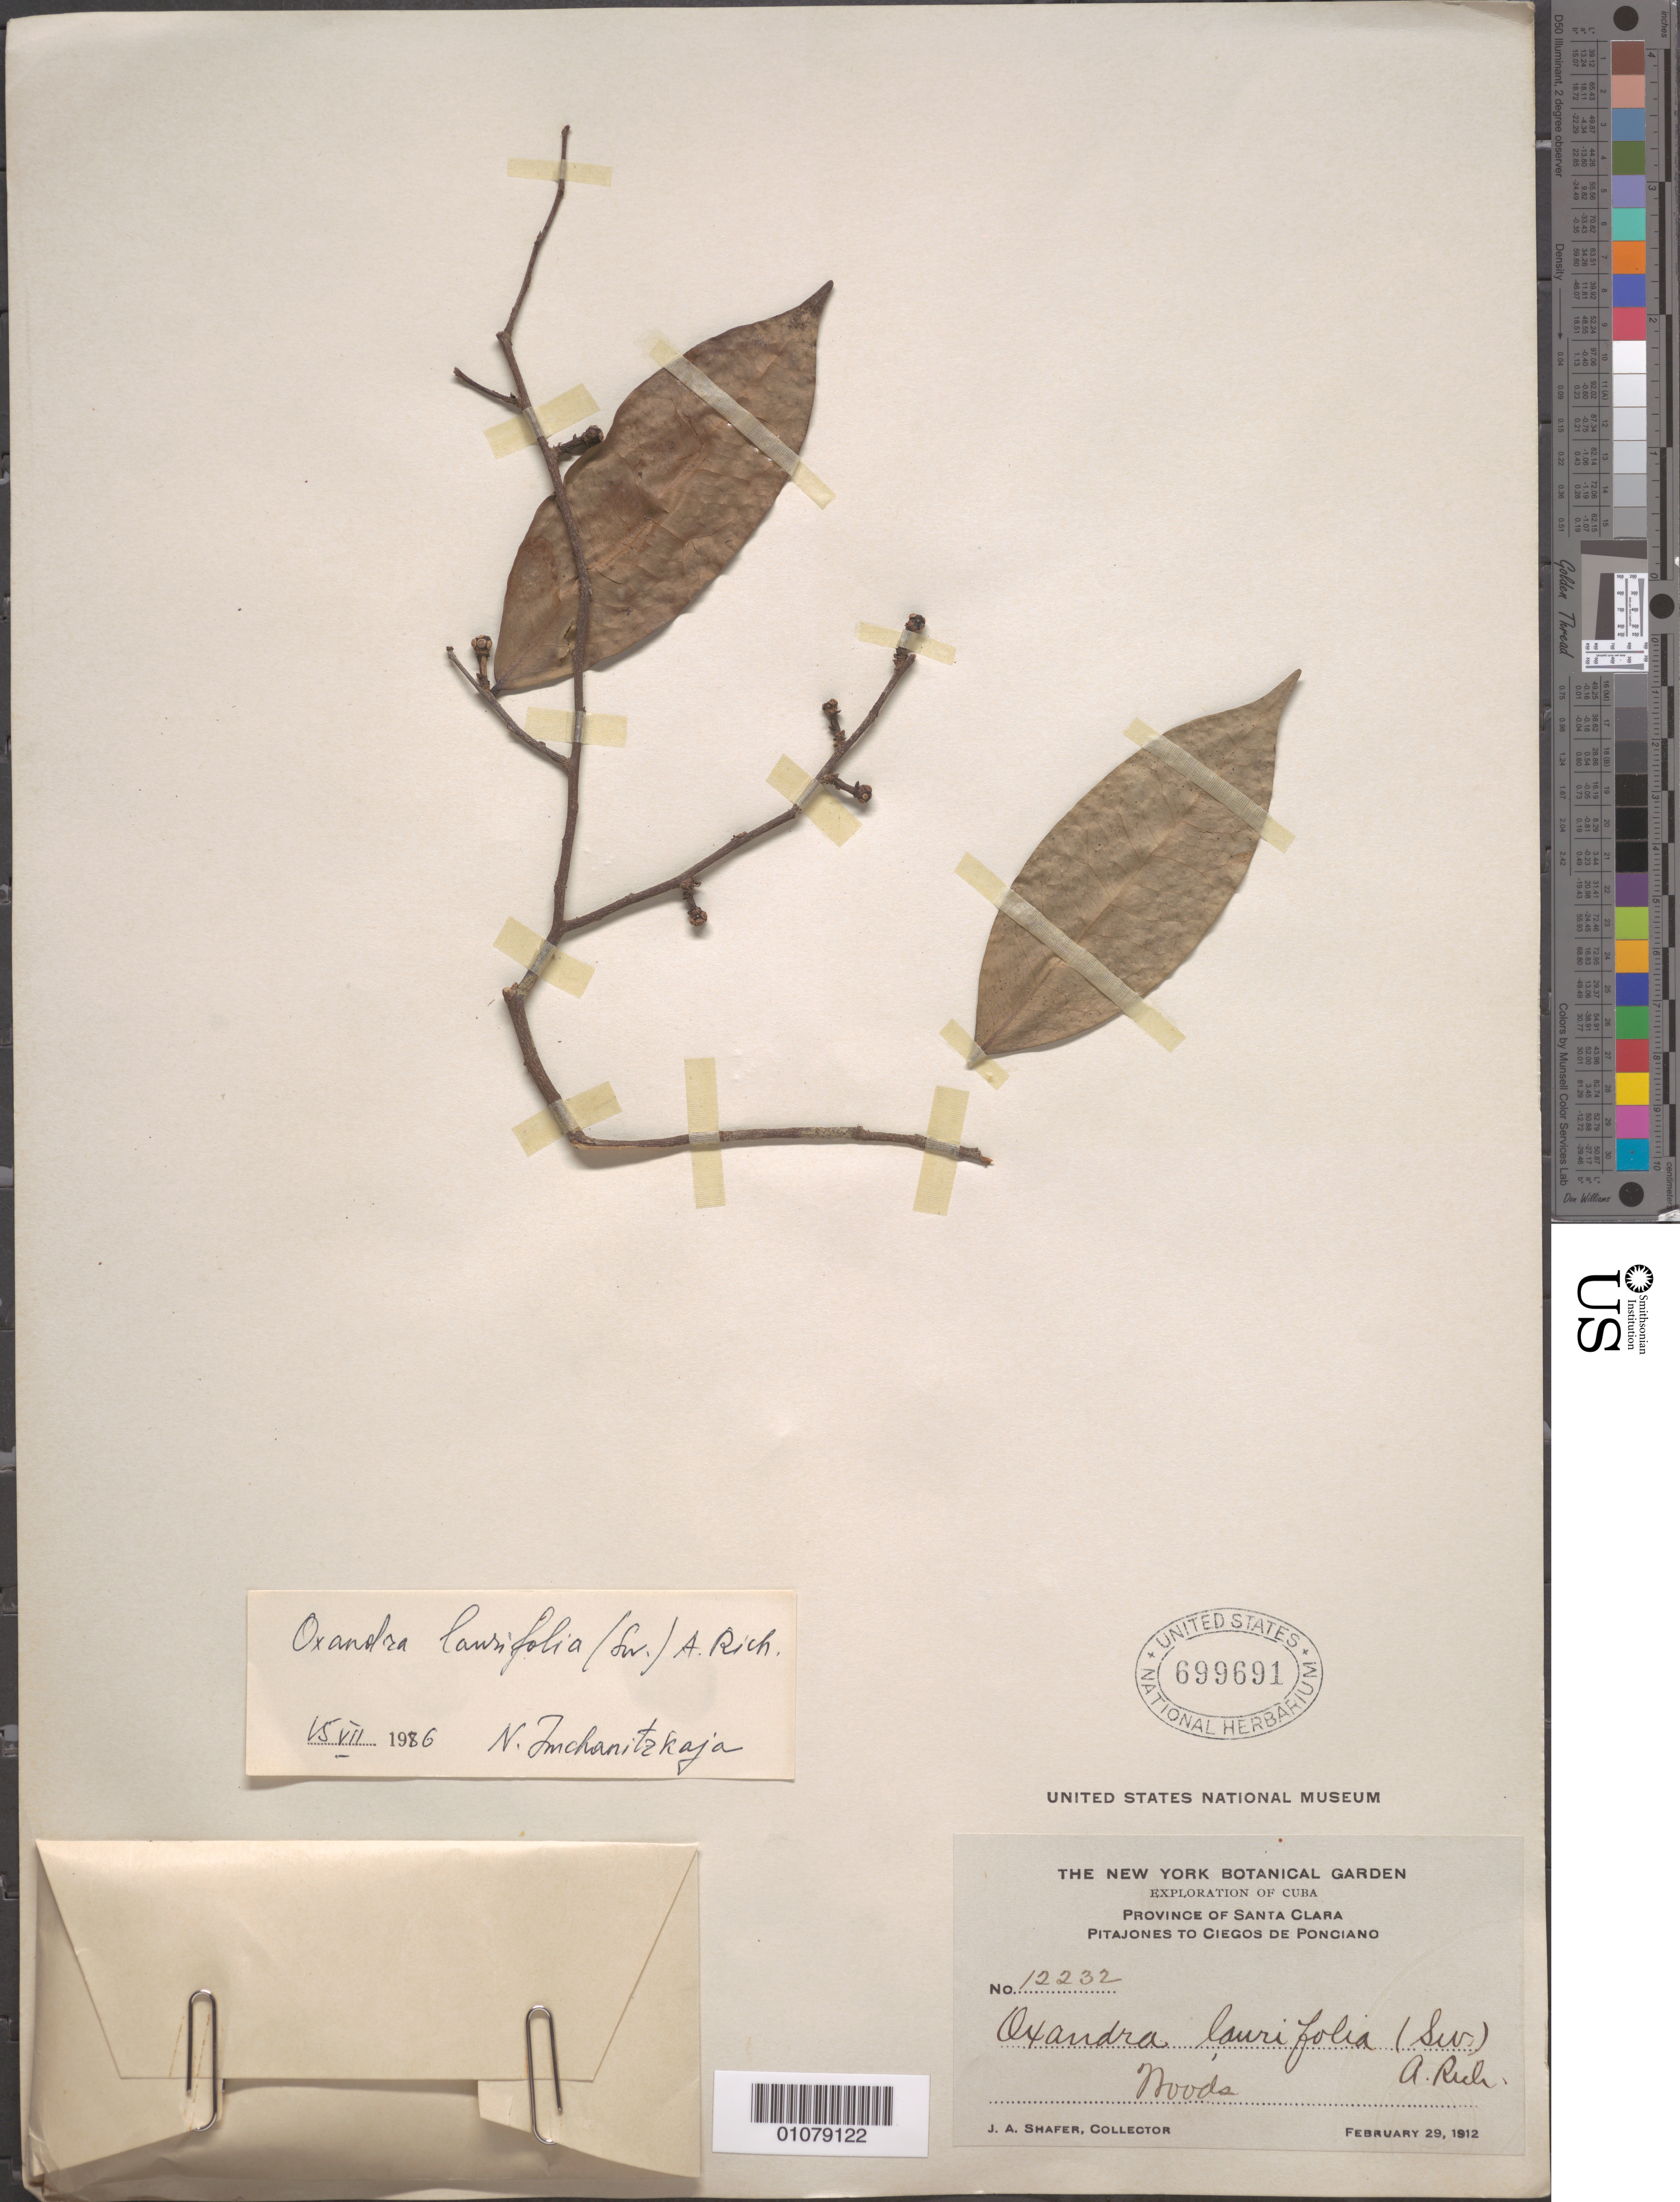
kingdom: Plantae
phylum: Tracheophyta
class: Magnoliopsida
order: Magnoliales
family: Annonaceae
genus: Oxandra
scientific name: Oxandra laurifolia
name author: (Sw.) A. Rich.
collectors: J. A. Shafer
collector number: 12232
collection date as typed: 29 Feb 1912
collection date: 1912-02-29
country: Cuba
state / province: Sancti Spiritus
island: Cuba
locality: Province of Santa Clara, Pitajones to Ciegos de Ponciano Woods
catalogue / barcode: US 699691